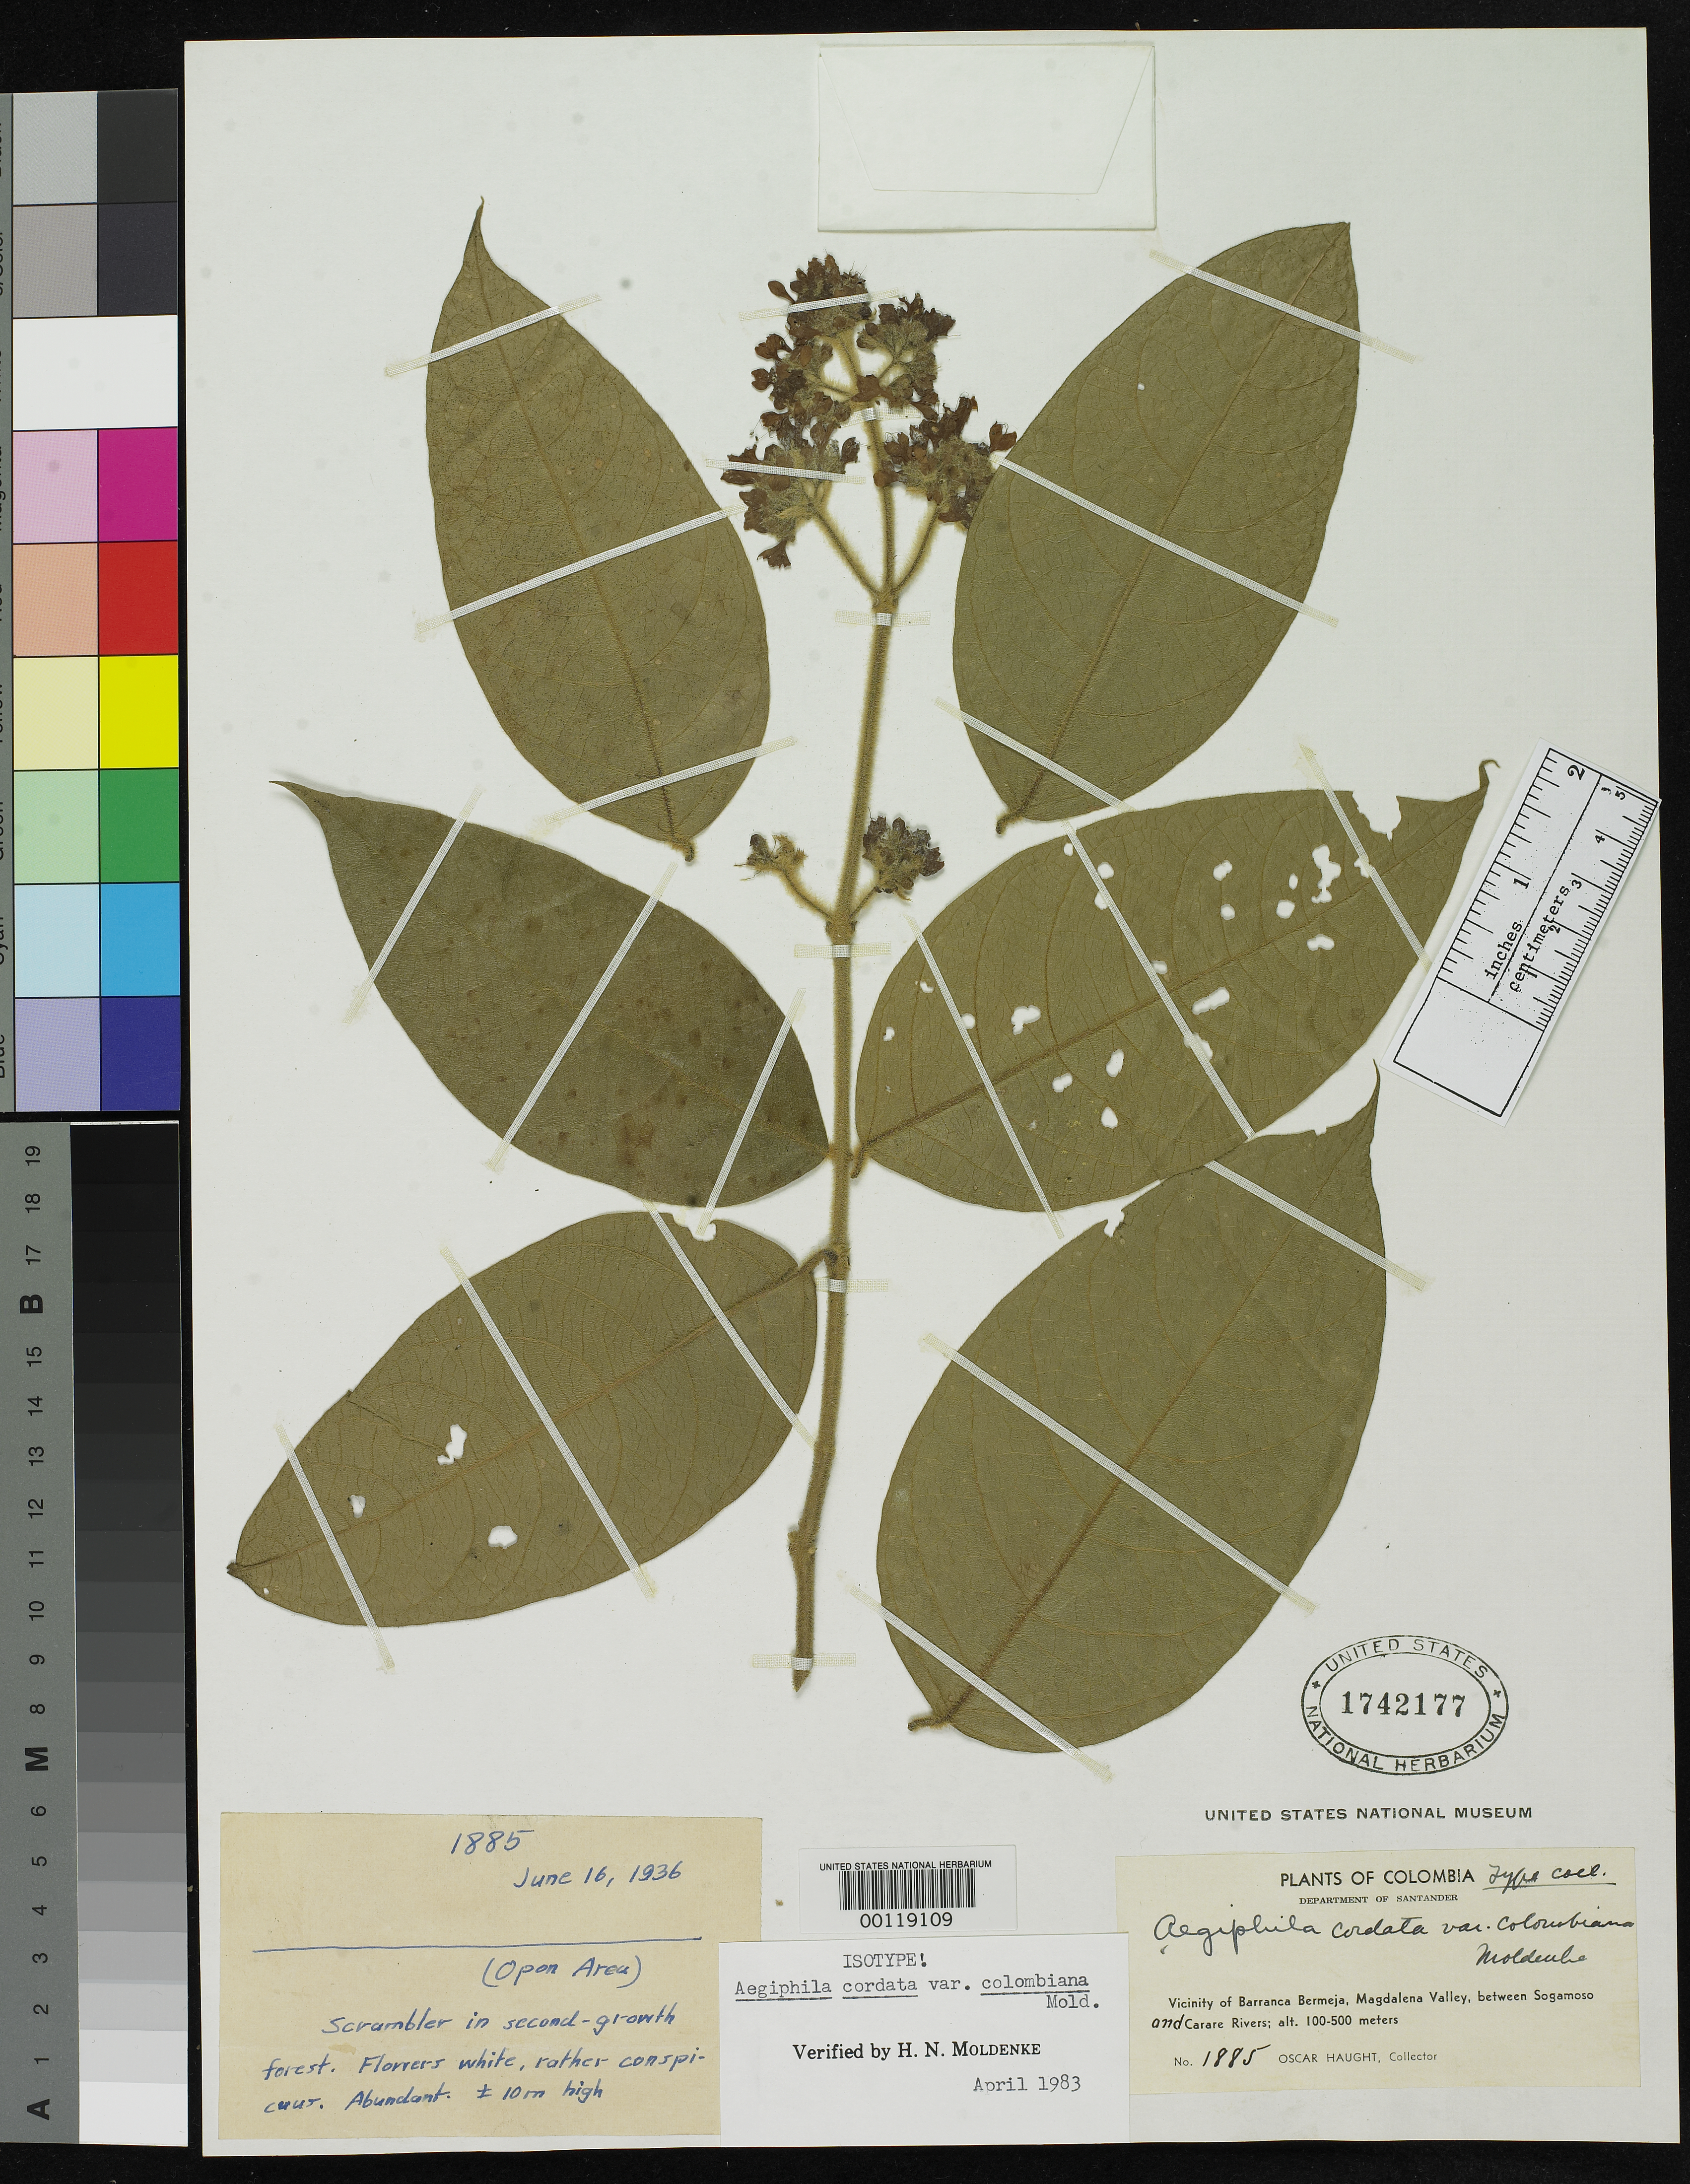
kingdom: Plantae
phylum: Tracheophyta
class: Magnoliopsida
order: Lamiales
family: Lamiaceae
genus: Aegiphila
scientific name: Aegiphila cordata var. colombiana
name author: Moldenke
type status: Isotype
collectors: O. L. Haught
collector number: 1885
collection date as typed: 16 Jun 1936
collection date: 1936-06-16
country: Colombia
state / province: Santander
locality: Barrance Bermeja, Magdalena Valley, between Sogamoso and Carare Rivers.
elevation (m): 100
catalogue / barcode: US 1742177